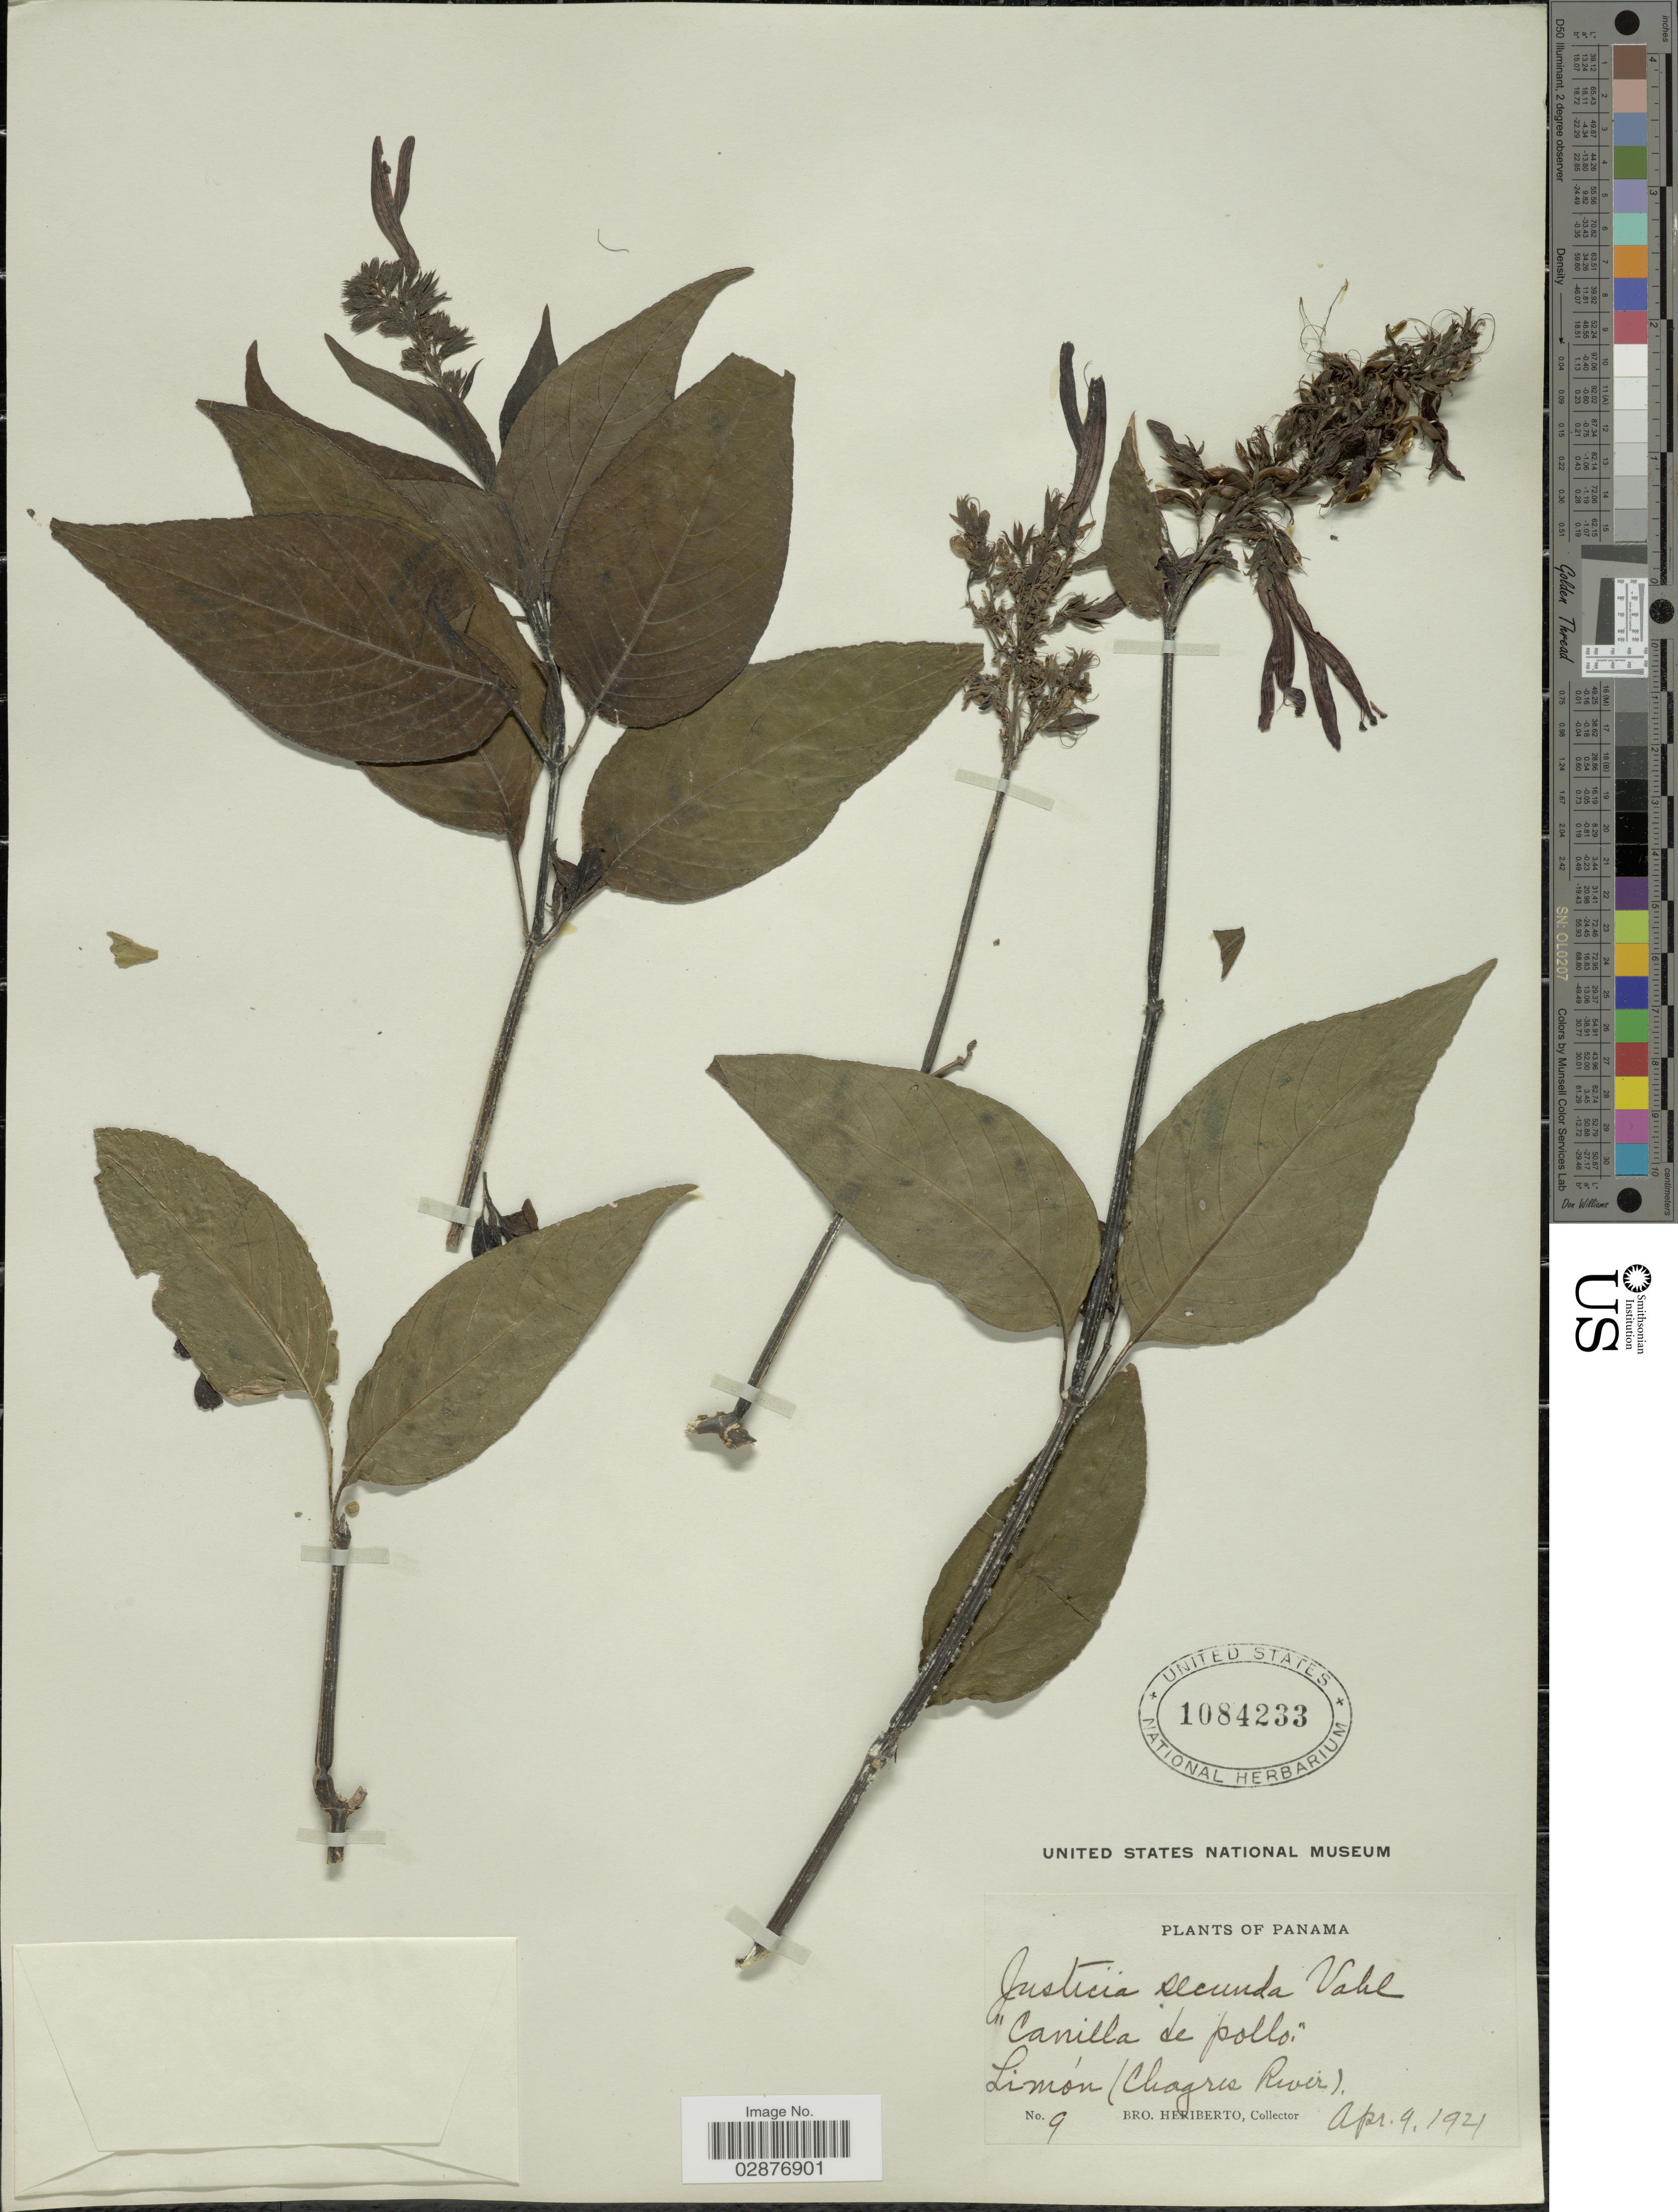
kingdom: Plantae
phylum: Tracheophyta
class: Magnoliopsida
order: Lamiales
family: Acanthaceae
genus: Justicia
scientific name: Justicia secunda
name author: Vahl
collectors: B. Heriberto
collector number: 9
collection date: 1921-04-09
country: Costa Rica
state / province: Limón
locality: (Chagres River).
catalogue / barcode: US 1084233